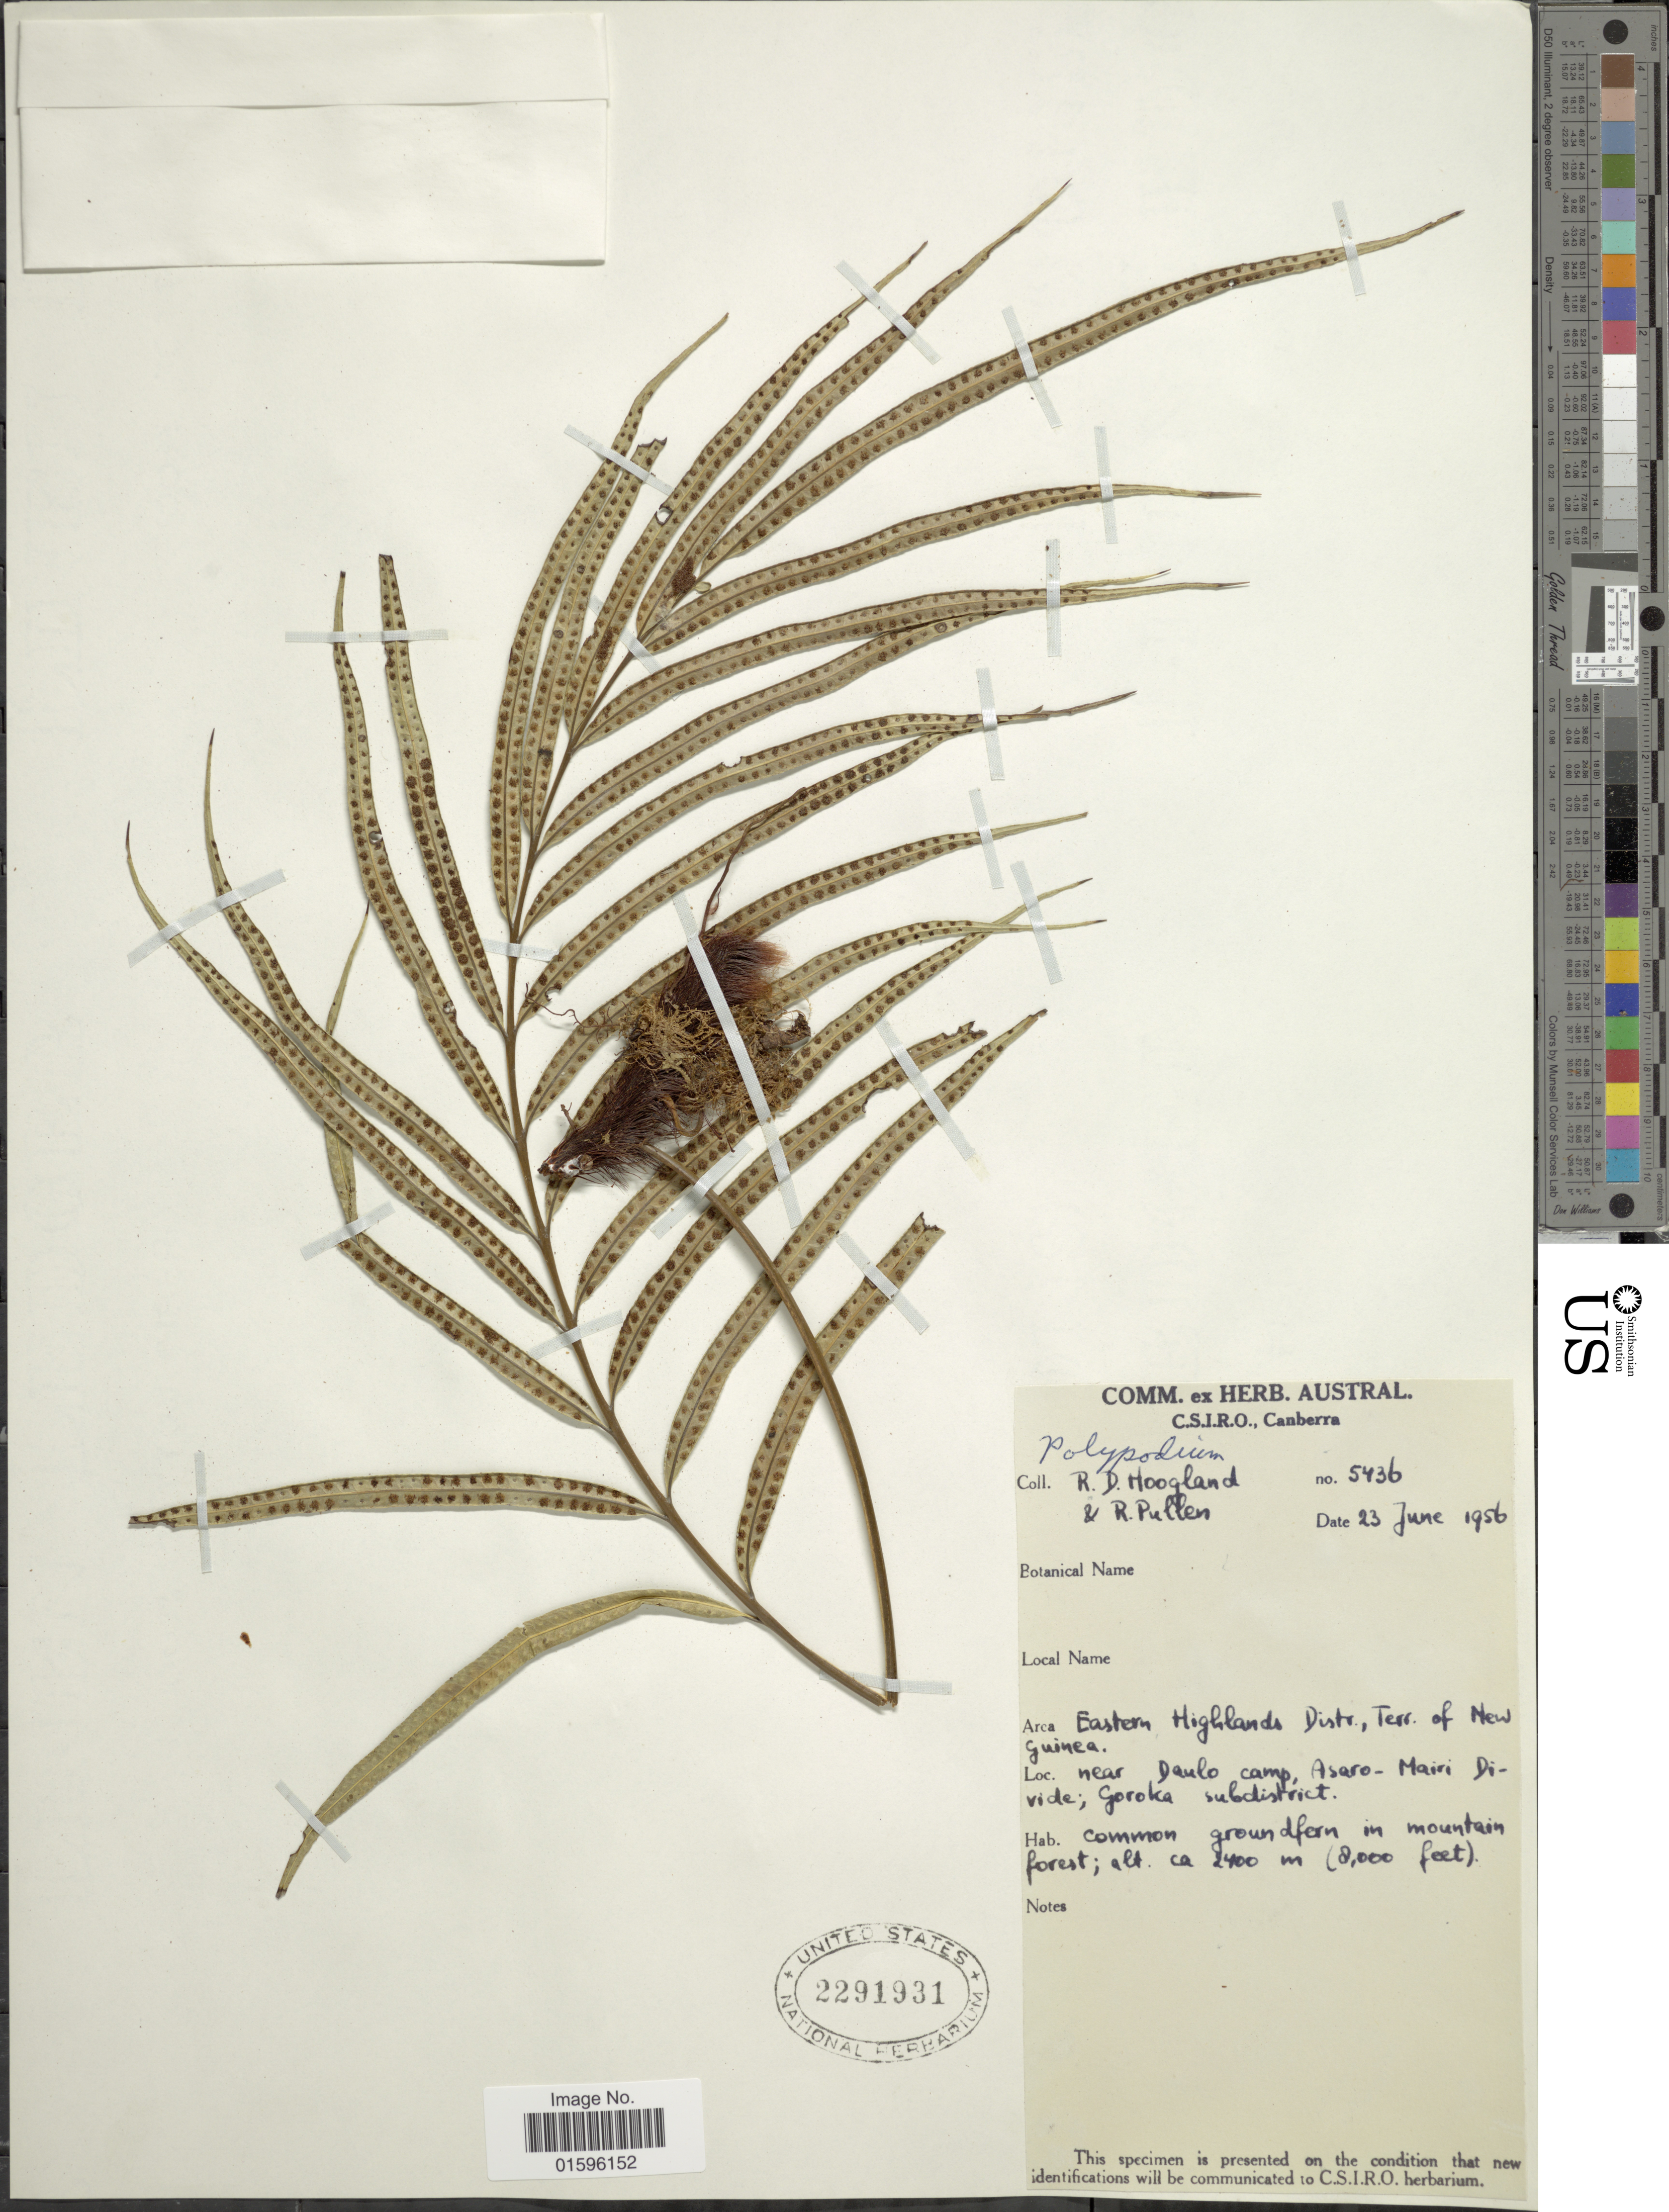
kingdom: Plantae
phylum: Tracheophyta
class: Polypodiopsida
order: Polypodiales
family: Polypodiaceae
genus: Polypodium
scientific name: Polypodium sp.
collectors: R. D. Hoogland & R. Pullen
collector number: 5436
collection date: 1956-06-23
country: Papua New Guinea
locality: Eastern Highlands Distr., Terr. of New Guinea, near Daulo camp, Asaro-Mairi Divide; Goroka subdistrict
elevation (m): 2438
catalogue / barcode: US 2291931